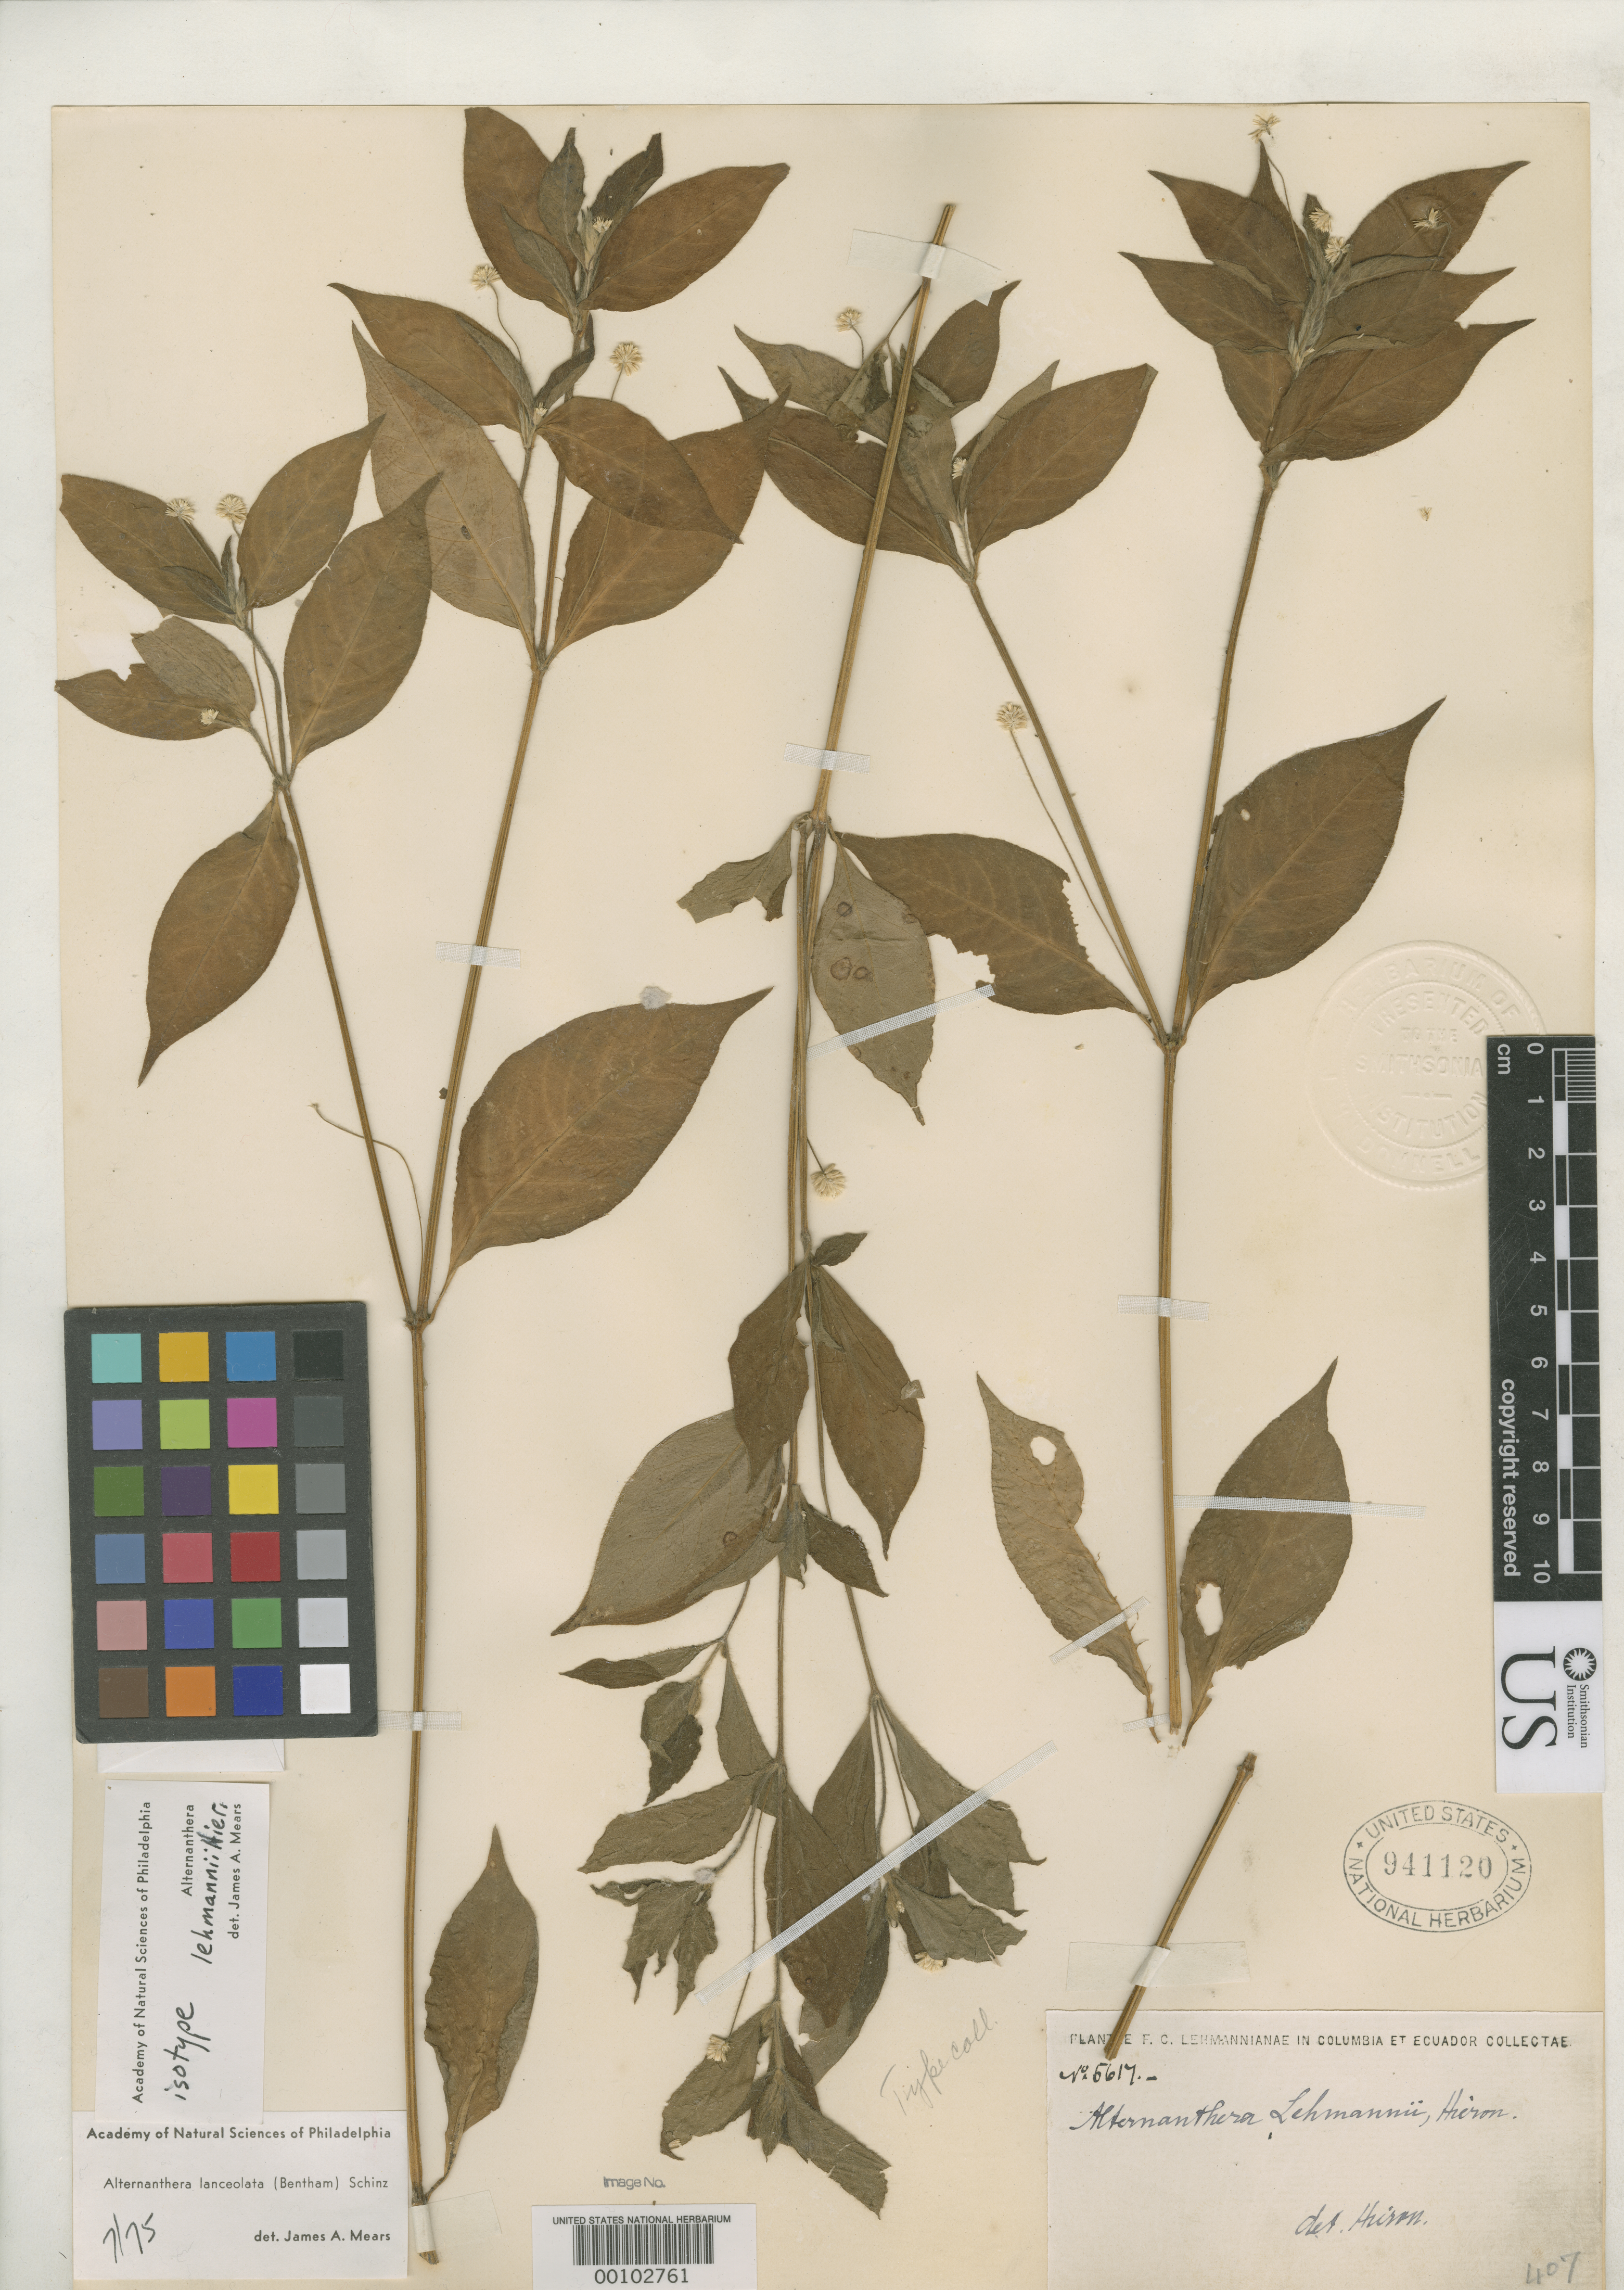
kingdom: Plantae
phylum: Tracheophyta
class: Magnoliopsida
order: Caryophyllales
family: Amaranthaceae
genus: Alternanthera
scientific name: Alternanthera lehmannii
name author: Hieron.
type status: Isotype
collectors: F. C. Lehmann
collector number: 5617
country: Colombia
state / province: Cauca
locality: Popayan.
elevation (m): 1700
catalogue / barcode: US 941120